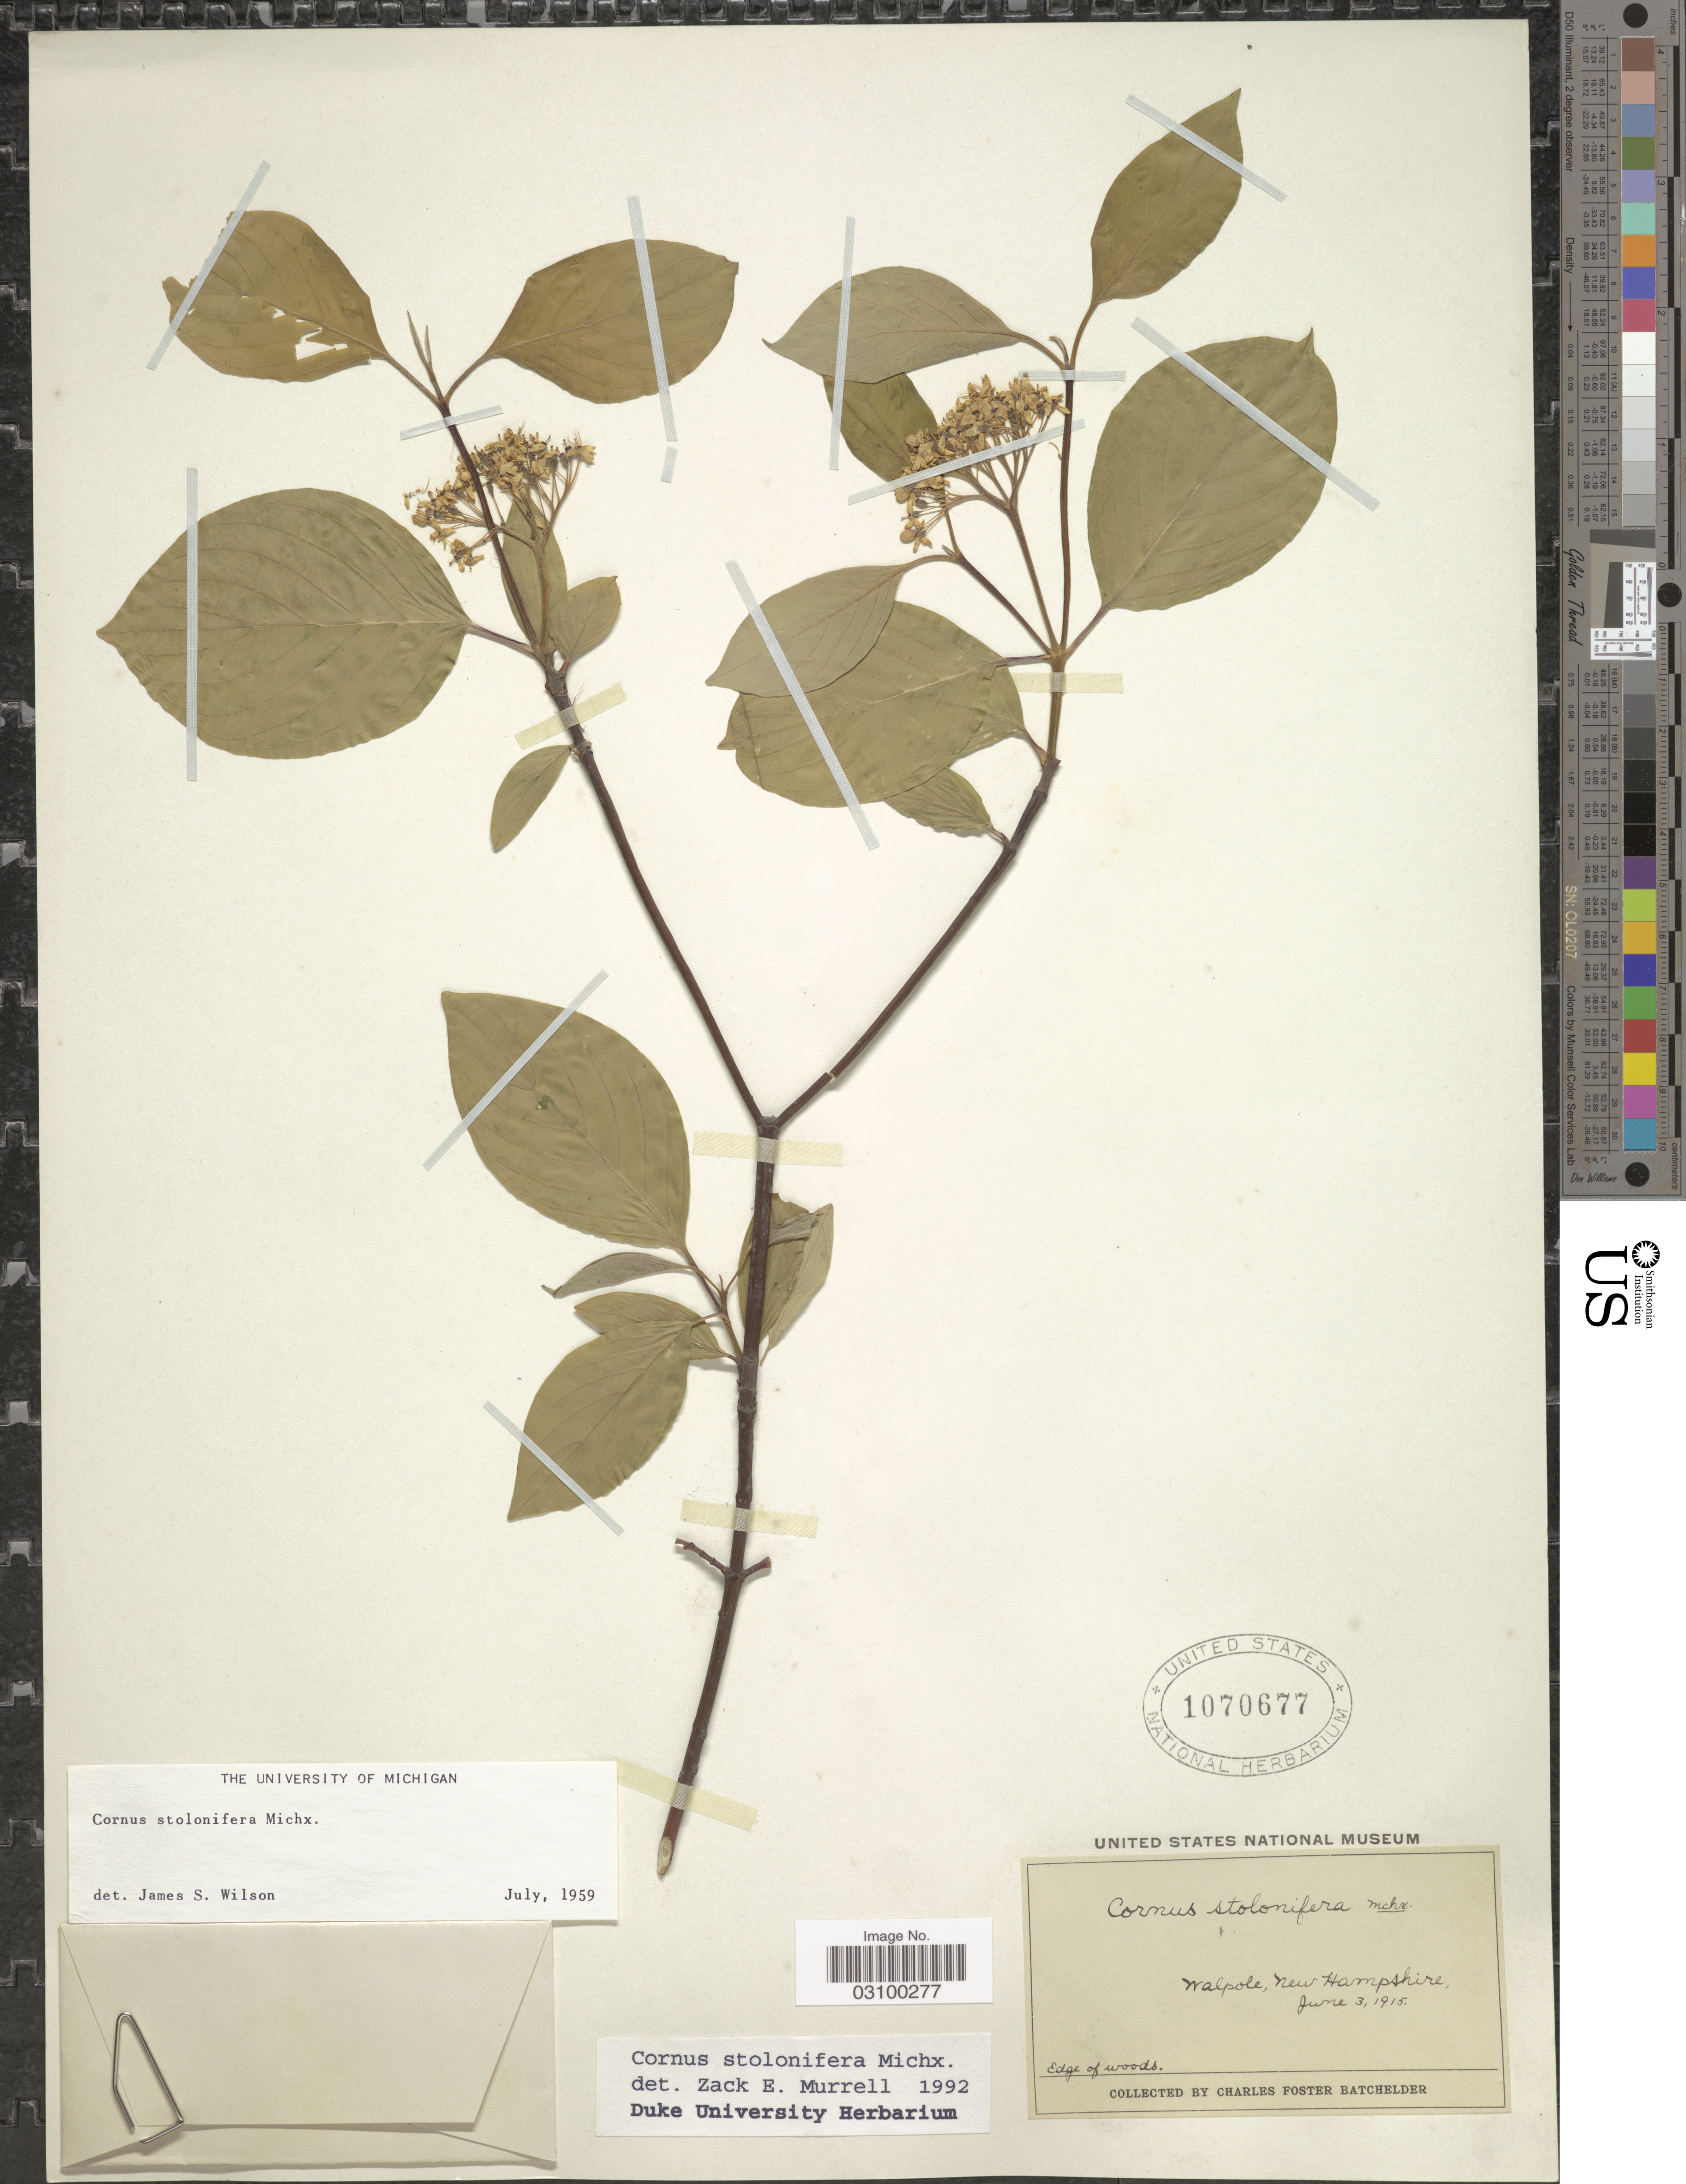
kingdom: Plantae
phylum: Tracheophyta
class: Magnoliopsida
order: Cornales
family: Cornaceae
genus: Cornus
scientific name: Cornus sericea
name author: L.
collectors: C. Batchelder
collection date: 1915-06-03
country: United States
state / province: New Hampshire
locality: Walpole.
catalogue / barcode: US 1070677